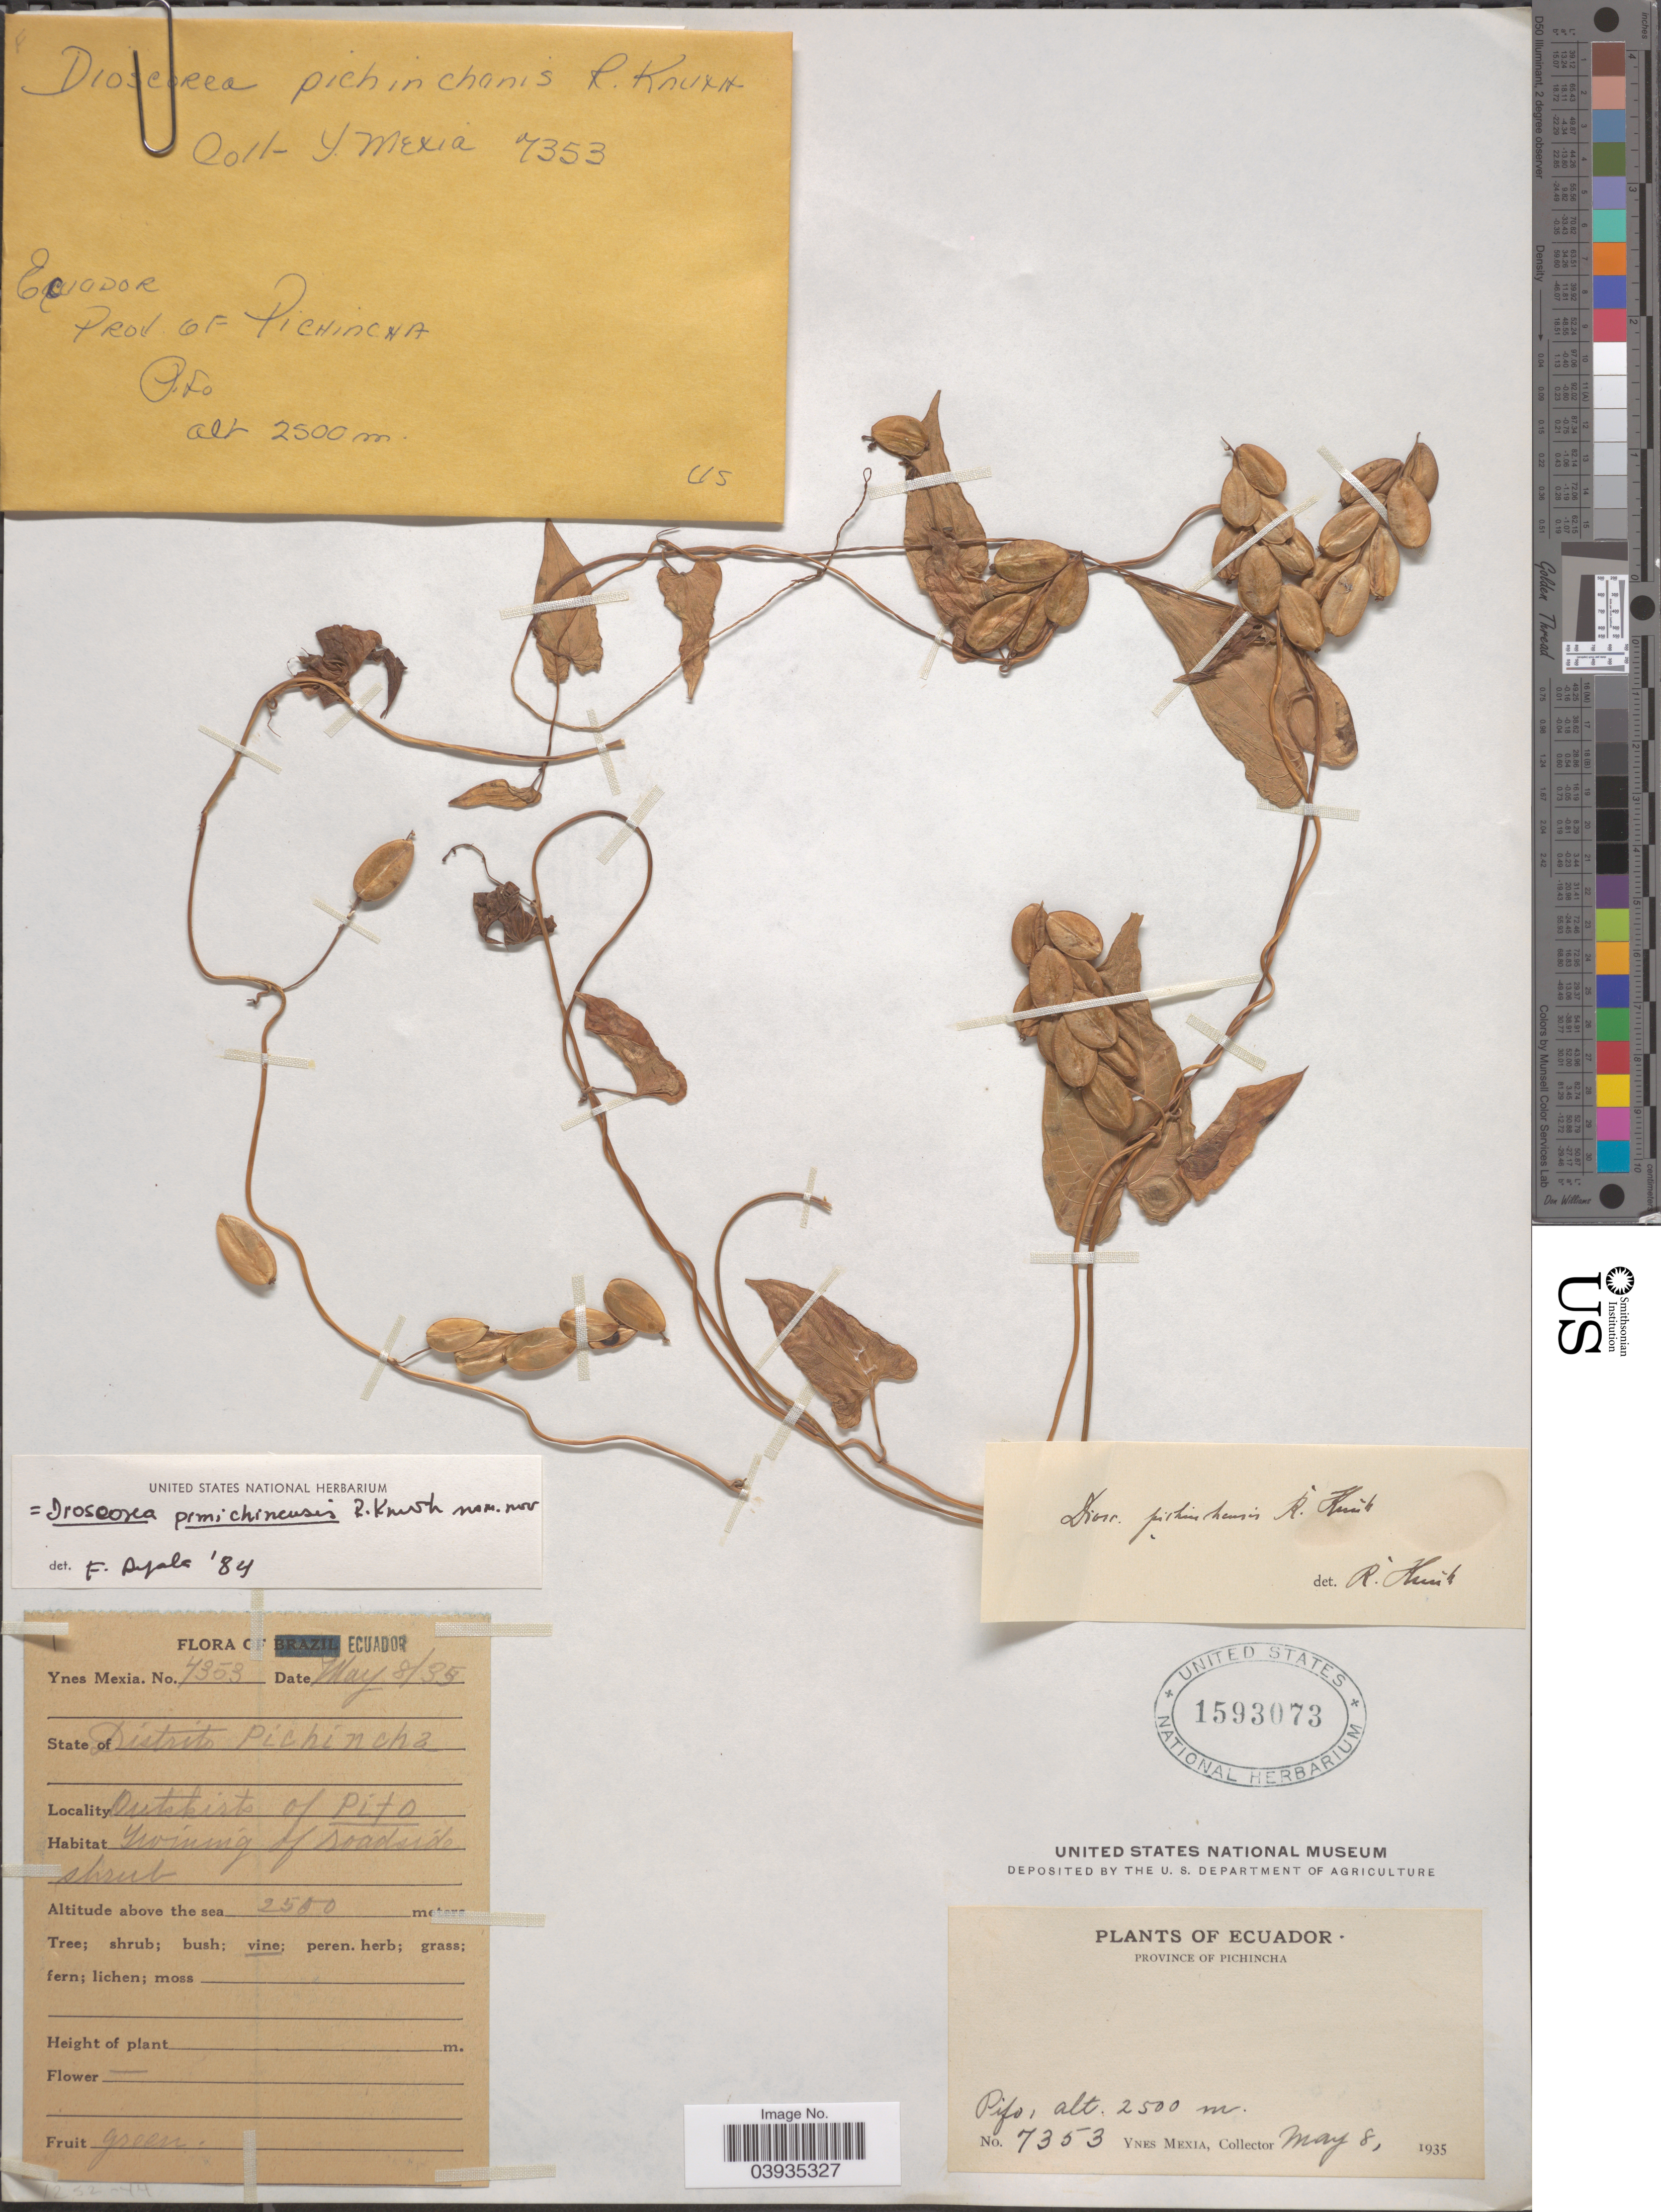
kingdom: Plantae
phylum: Tracheophyta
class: Liliopsida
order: Dioscoreales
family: Dioscoreaceae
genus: Dioscorea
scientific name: Dioscorea pichinchenis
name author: R. Knuth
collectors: Y. Mexia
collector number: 7353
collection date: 1935-05-08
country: Ecuador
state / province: Pichincha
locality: Pifo. District Pichincha. Outskirts of Pifo.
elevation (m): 2500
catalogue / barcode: US 1593073